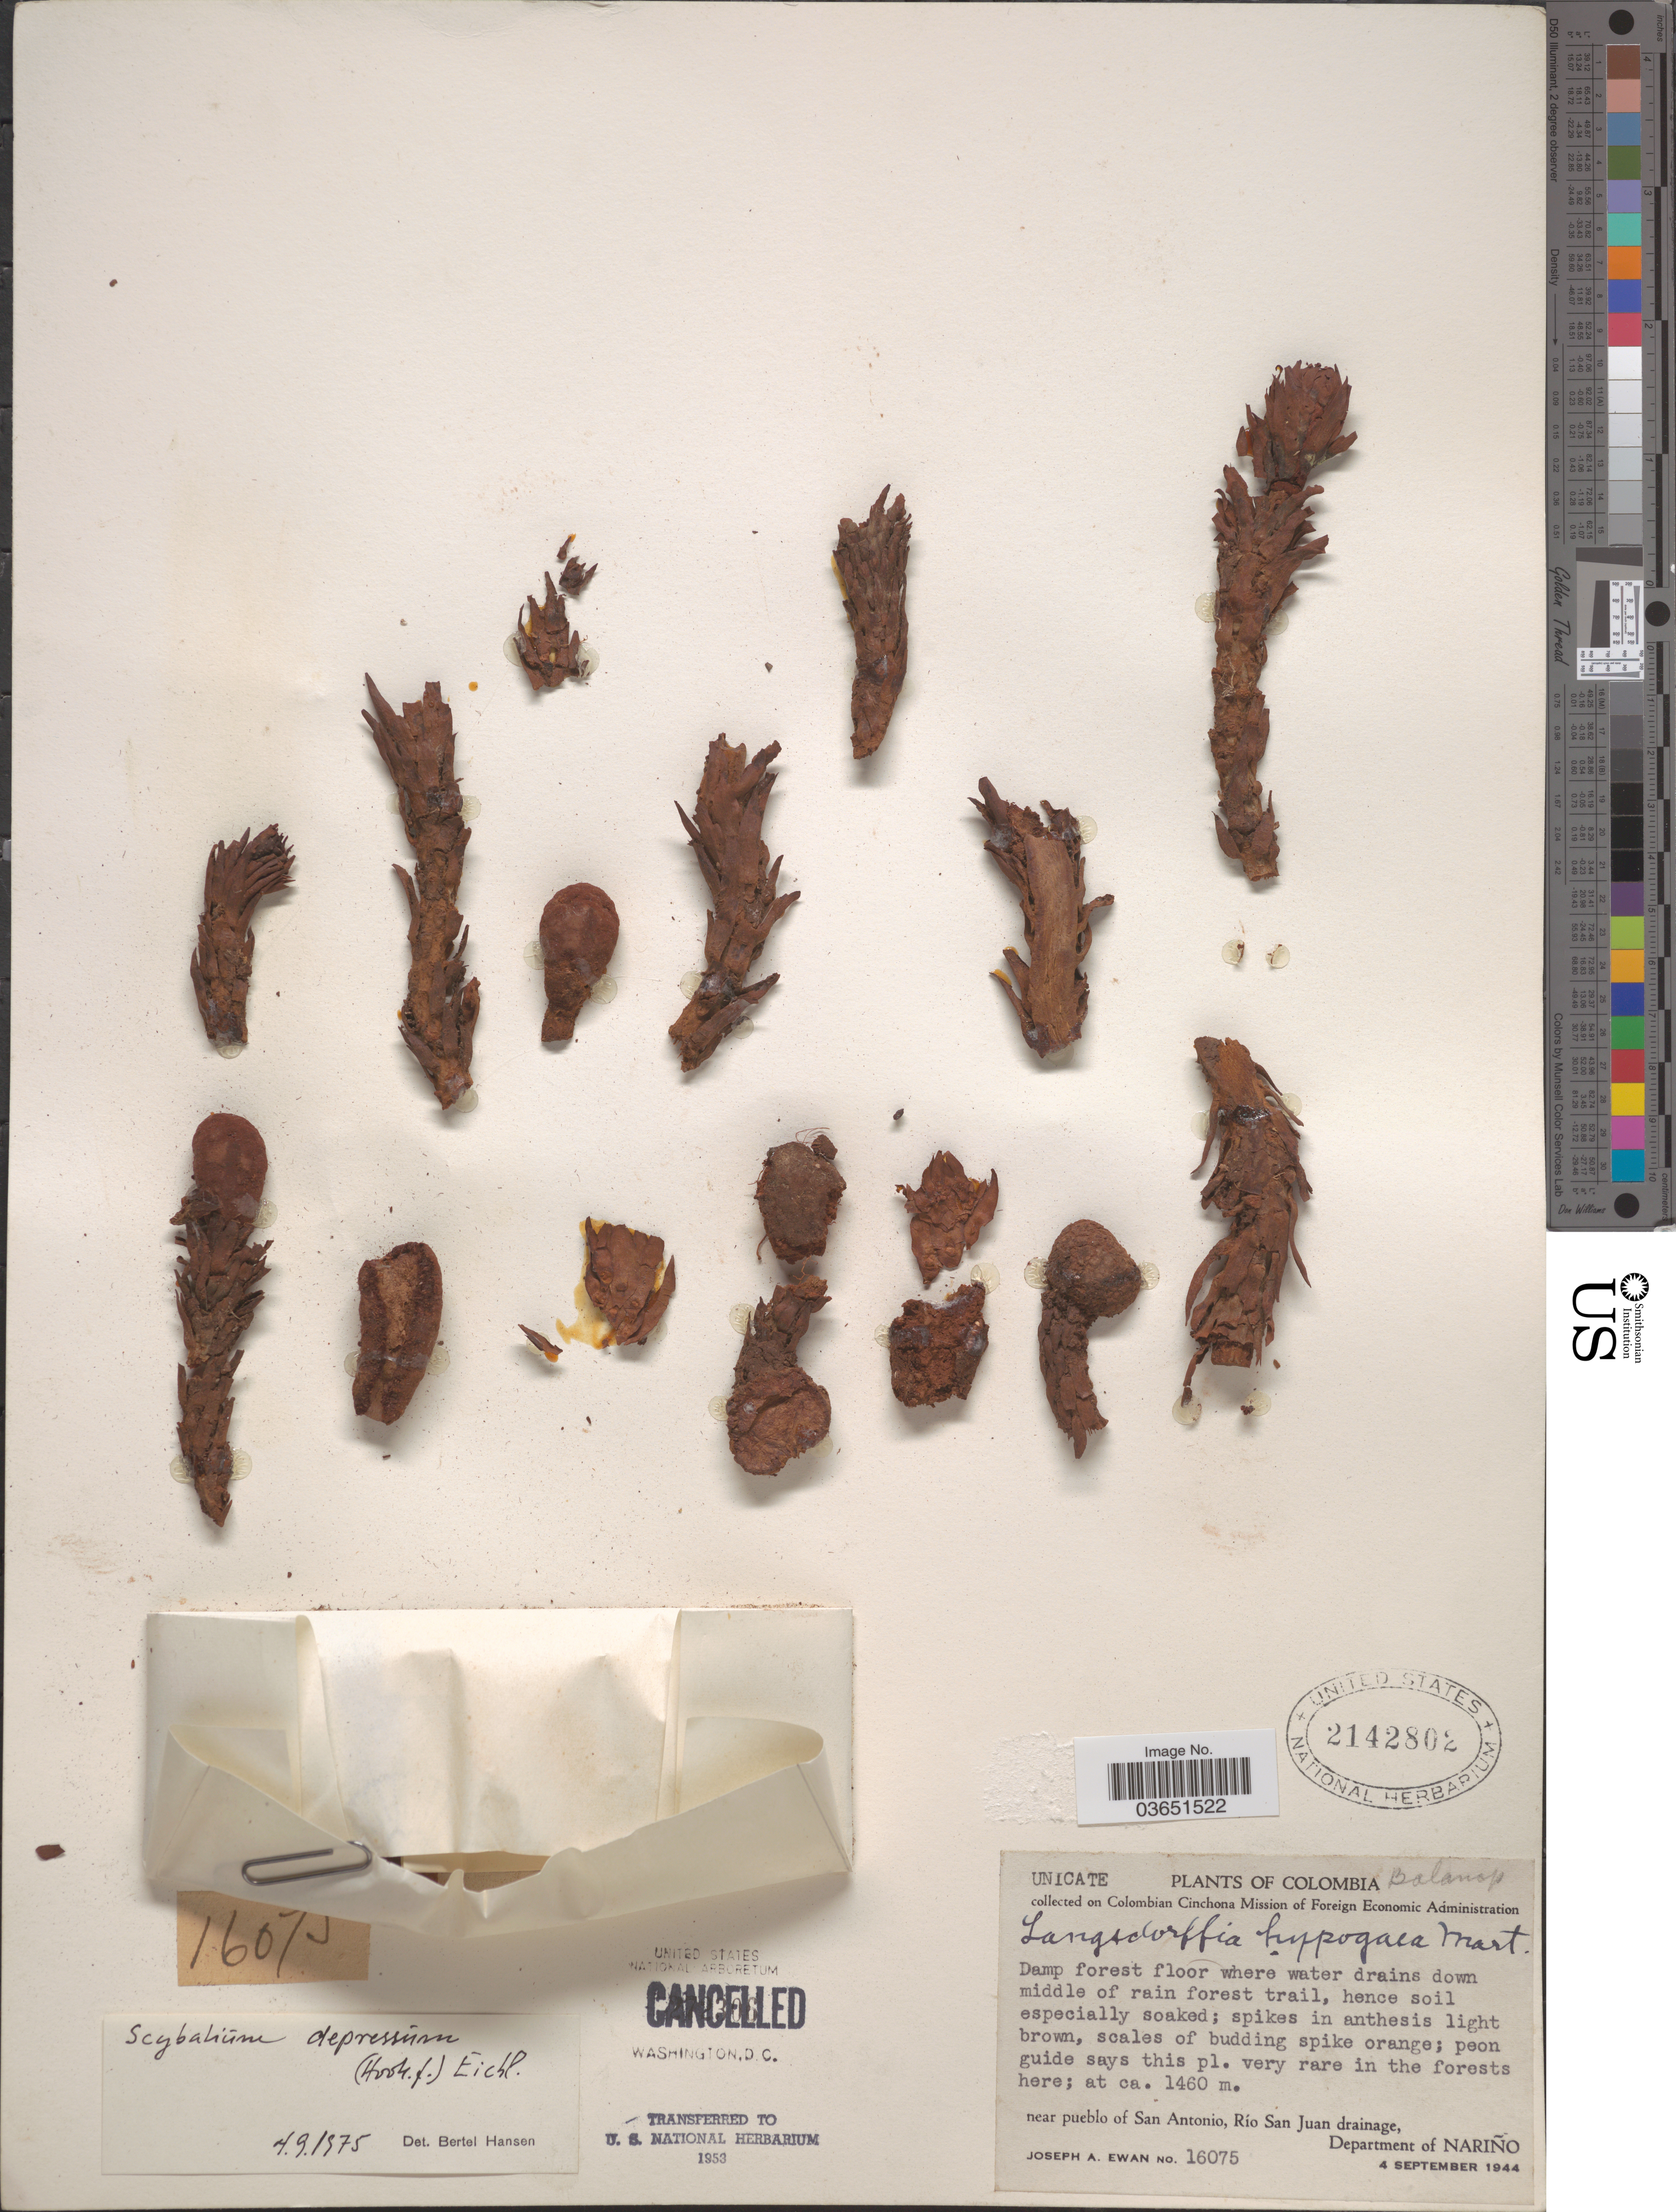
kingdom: Plantae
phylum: Tracheophyta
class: Magnoliopsida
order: Santalales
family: Balanophoraceae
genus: Scybalium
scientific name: Scybalium depressum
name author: (Hook. f.) Eichler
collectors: J. A. Ewan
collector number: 16075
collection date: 1944-09-04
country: Colombia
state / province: Nariño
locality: Near Pueblo of San Antonio, Río San Juan drainage, Department of Nariño.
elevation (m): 1460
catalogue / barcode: US 2142802